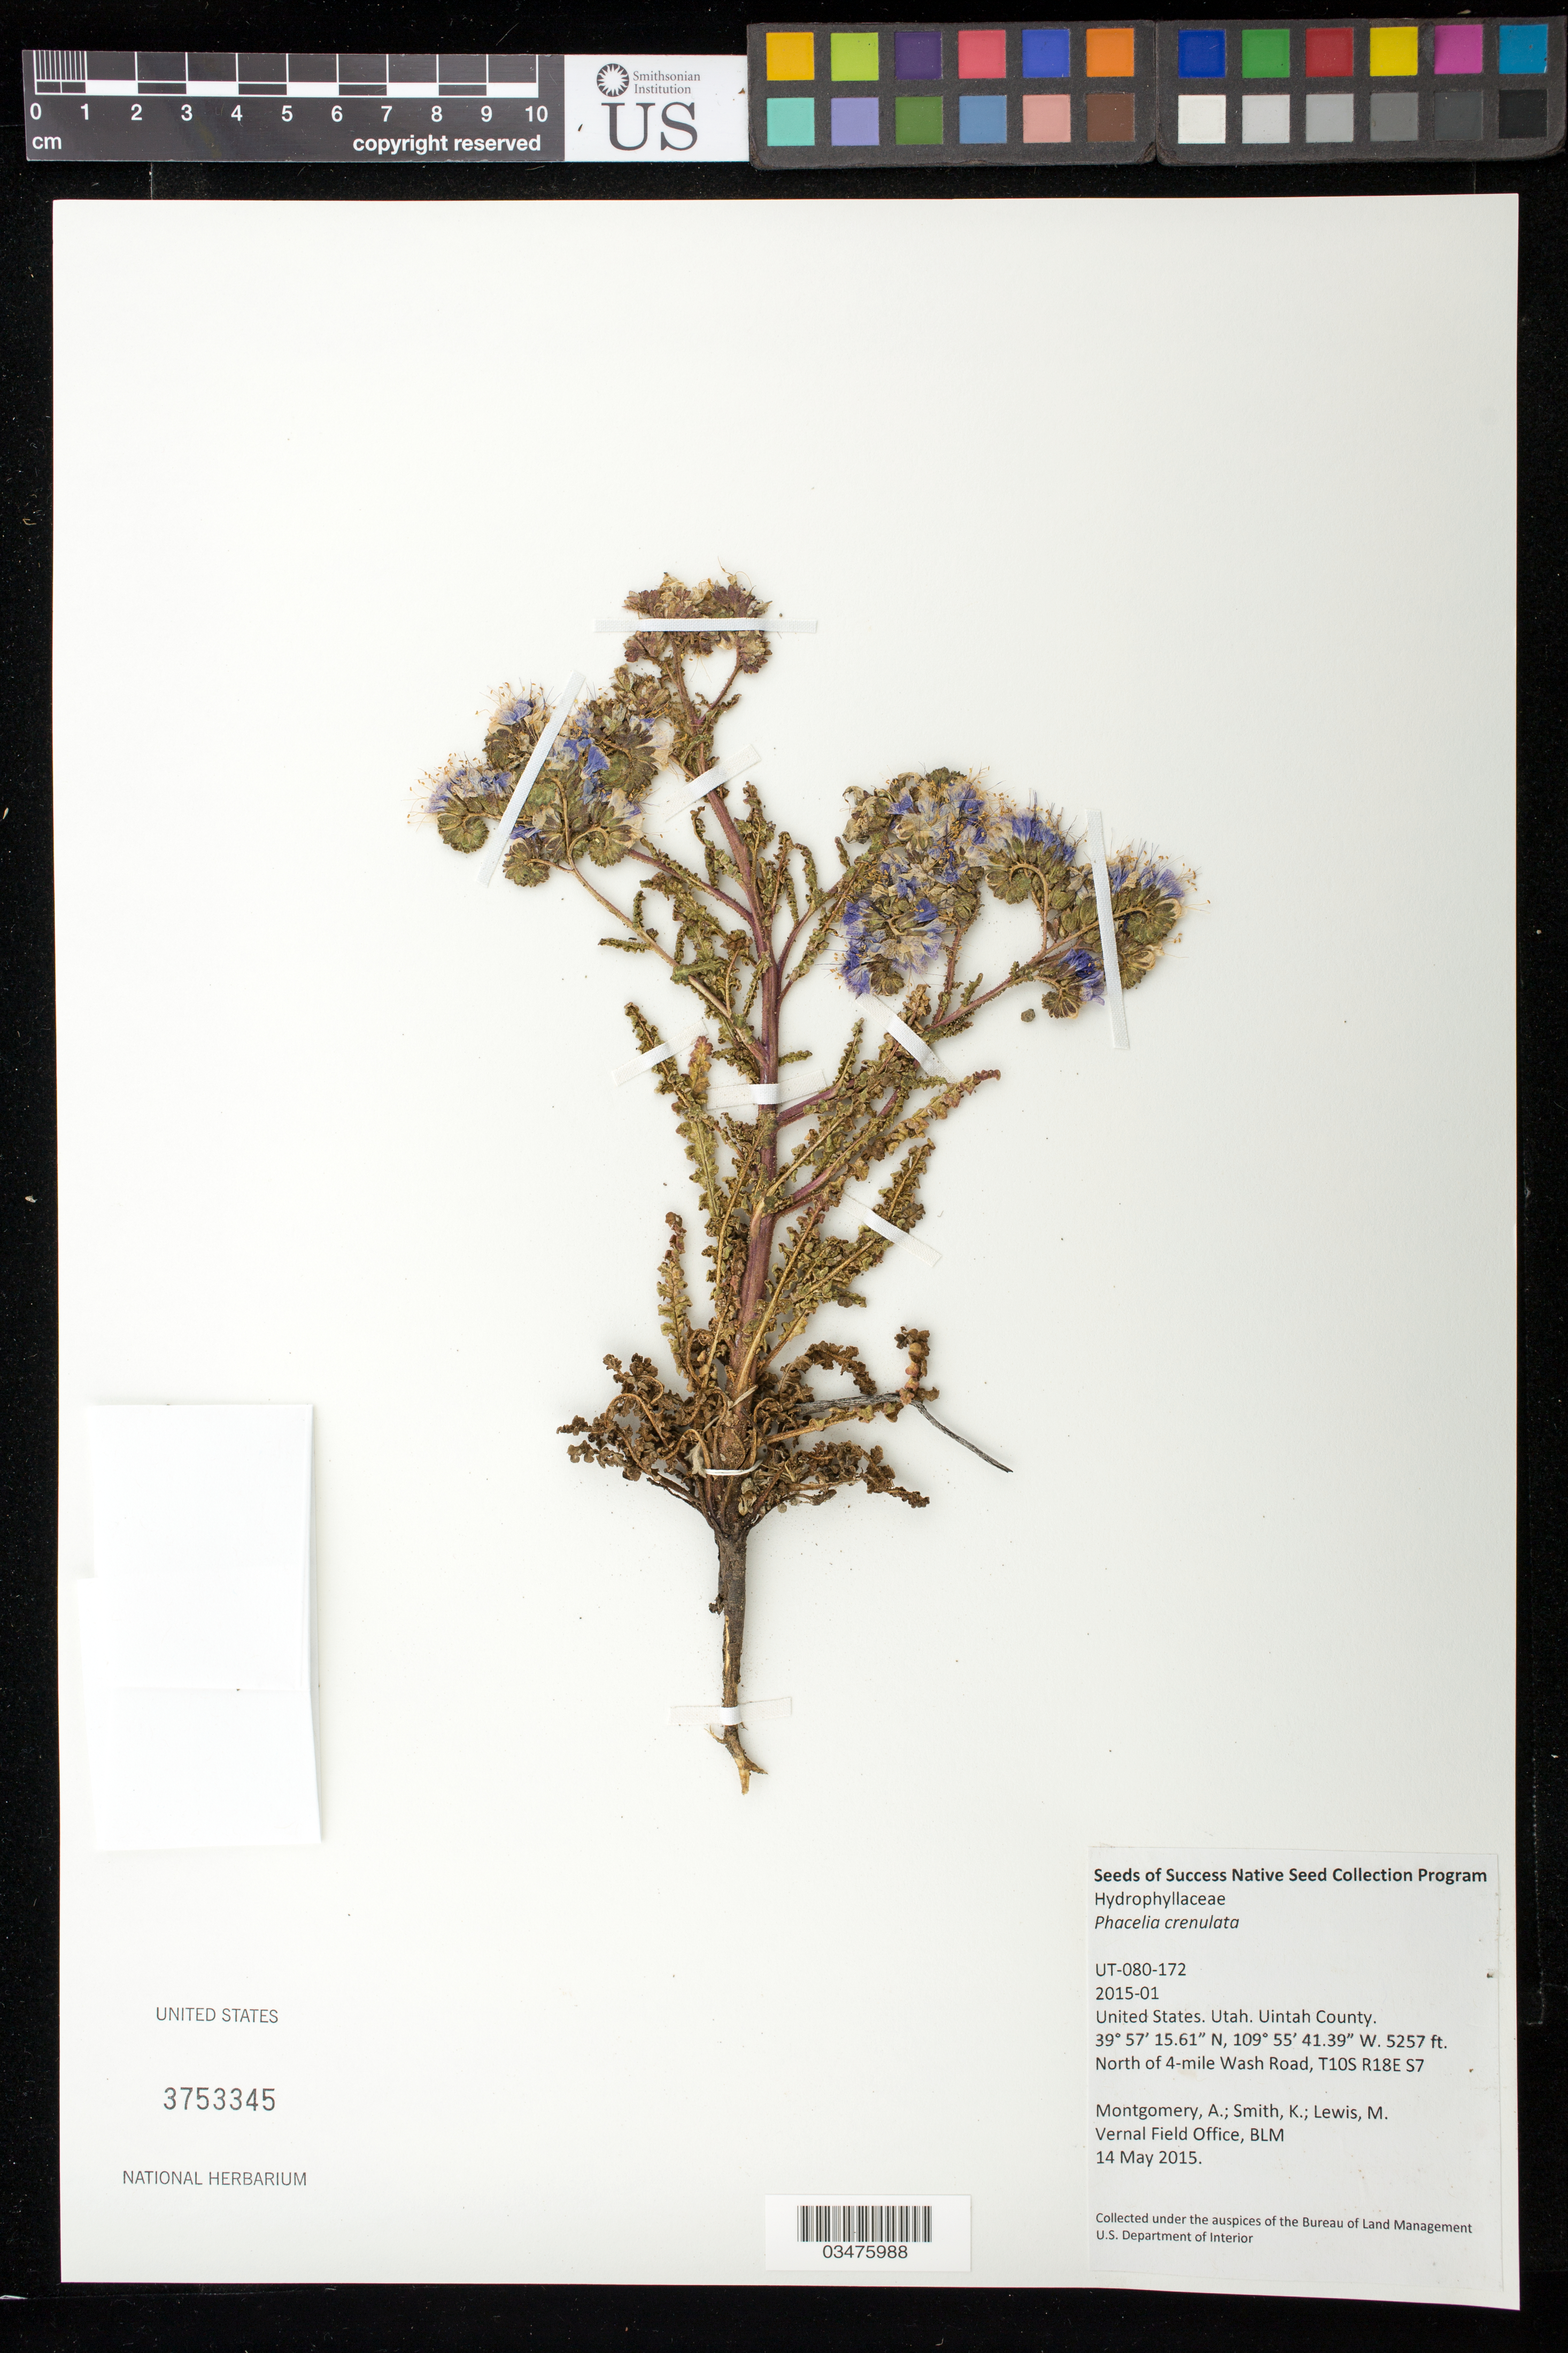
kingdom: Plantae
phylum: Tracheophyta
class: Magnoliopsida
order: Boraginales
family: Hydrophyllaceae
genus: Phacelia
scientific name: Phacelia crenulata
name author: Torr. ex S. Watson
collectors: A. Montgomery, K. Smith & M. Lewis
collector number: UT-080-172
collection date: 2015-05-14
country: United States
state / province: Utah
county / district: Uintah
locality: North of 4-mile Wash Road.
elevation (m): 1602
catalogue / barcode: US 3753345